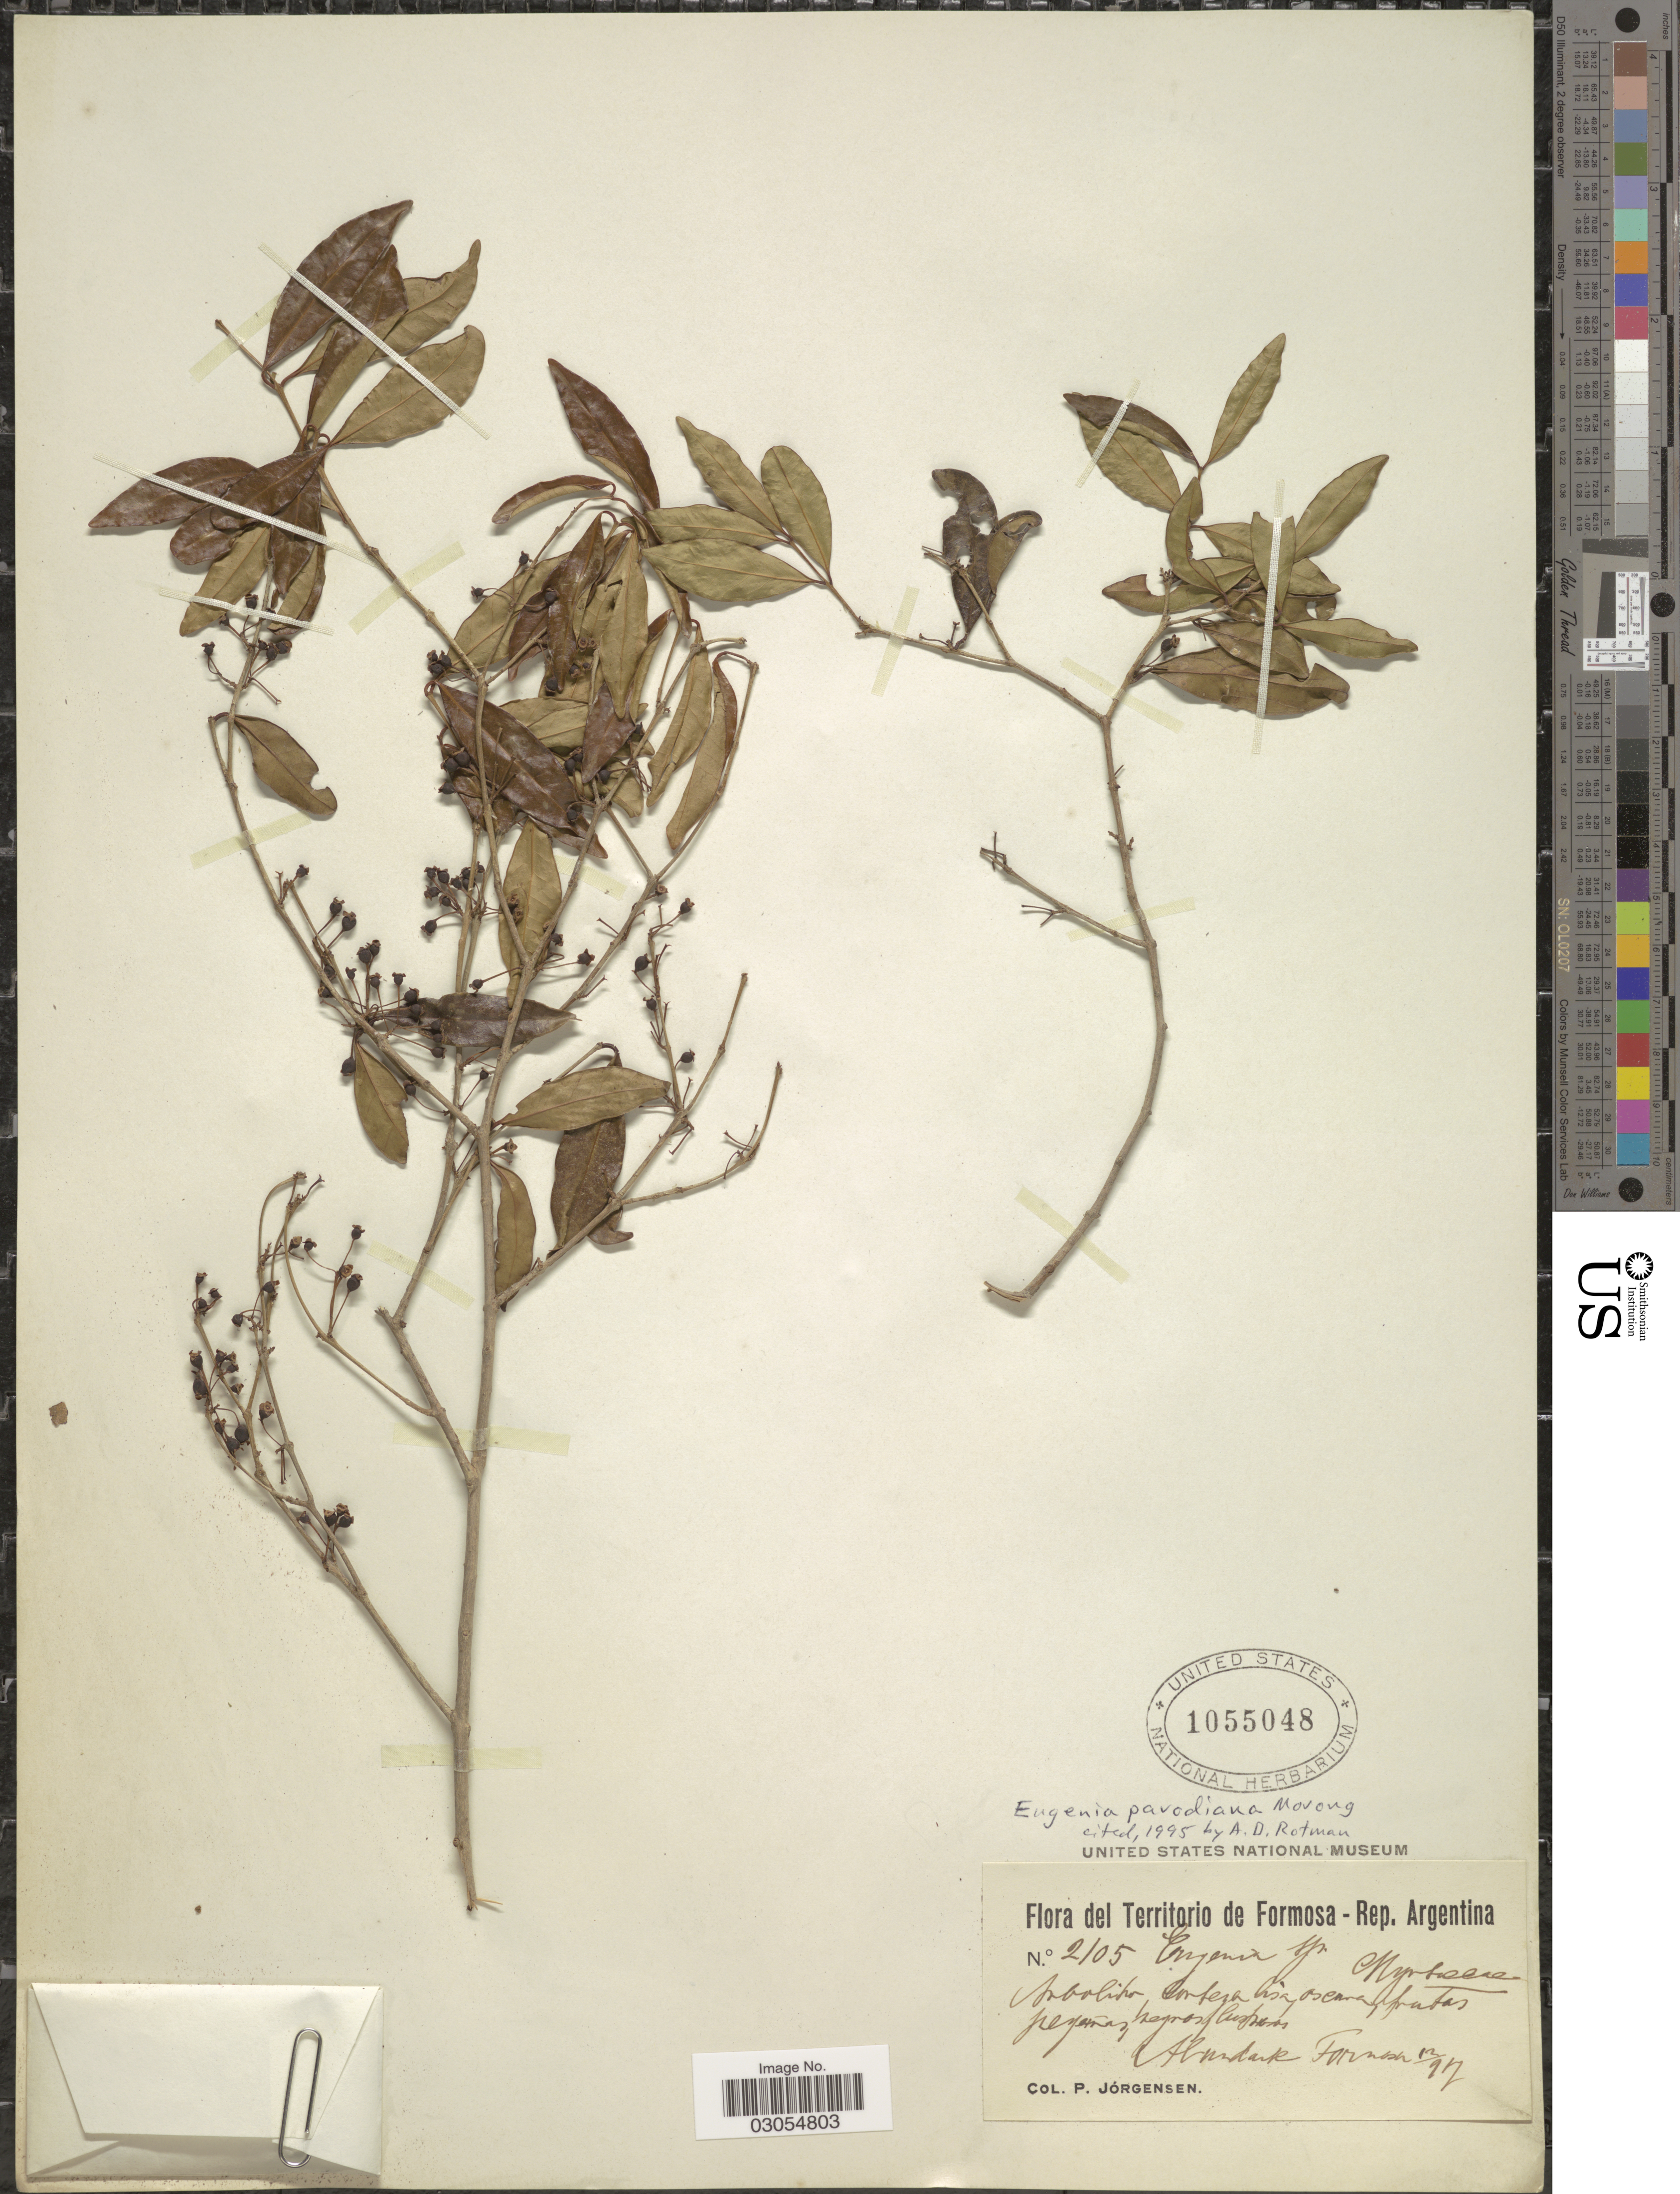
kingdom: Plantae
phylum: Tracheophyta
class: Magnoliopsida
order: Myrtales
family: Myrtaceae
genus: Eugenia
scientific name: Eugenia egensis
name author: DC.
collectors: P. Jörgensen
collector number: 2105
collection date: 1917-12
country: Argentina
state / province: Formosa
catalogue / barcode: US 1055048